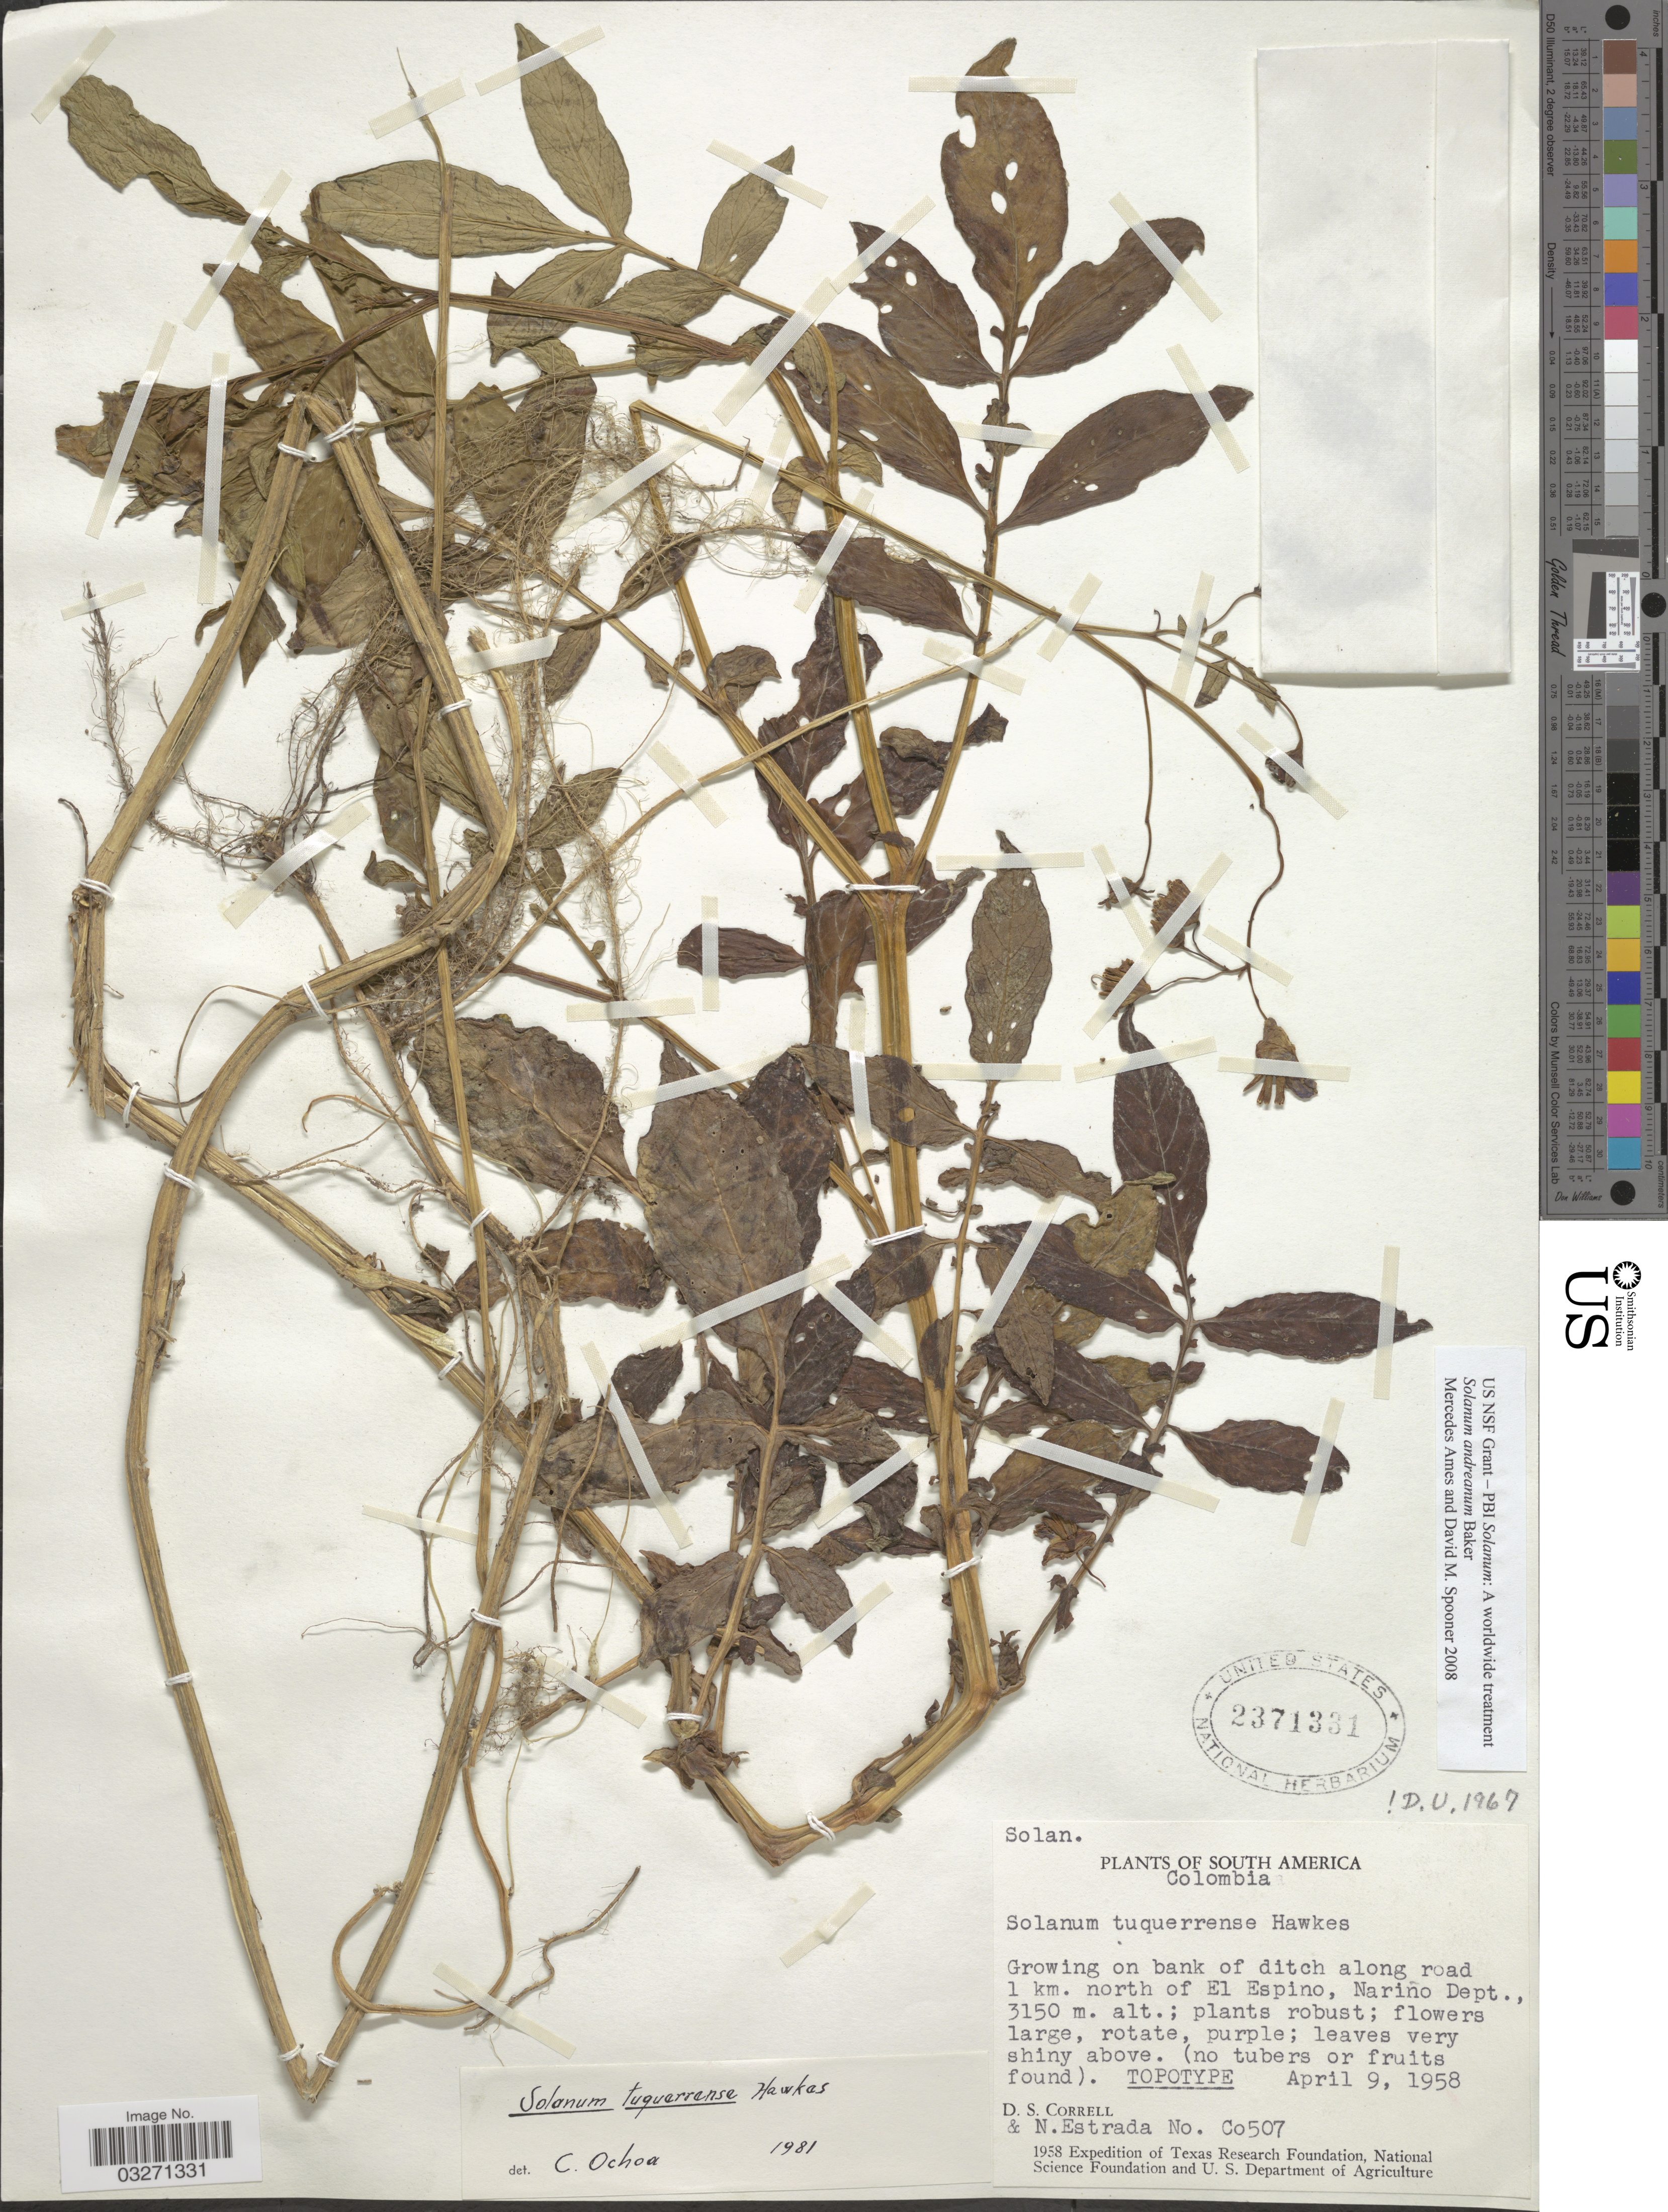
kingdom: Plantae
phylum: Tracheophyta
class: Magnoliopsida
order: Solanales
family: Solanaceae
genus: Solanum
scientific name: Solanum andreanum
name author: Baker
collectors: D. S. Correll & N. Estrada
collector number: Co507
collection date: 1958-04-09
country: Colombia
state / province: Nariño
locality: On bank of ditch along road 1 km. north of El Espino, Nariño Dept.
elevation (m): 3150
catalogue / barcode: US 2371331